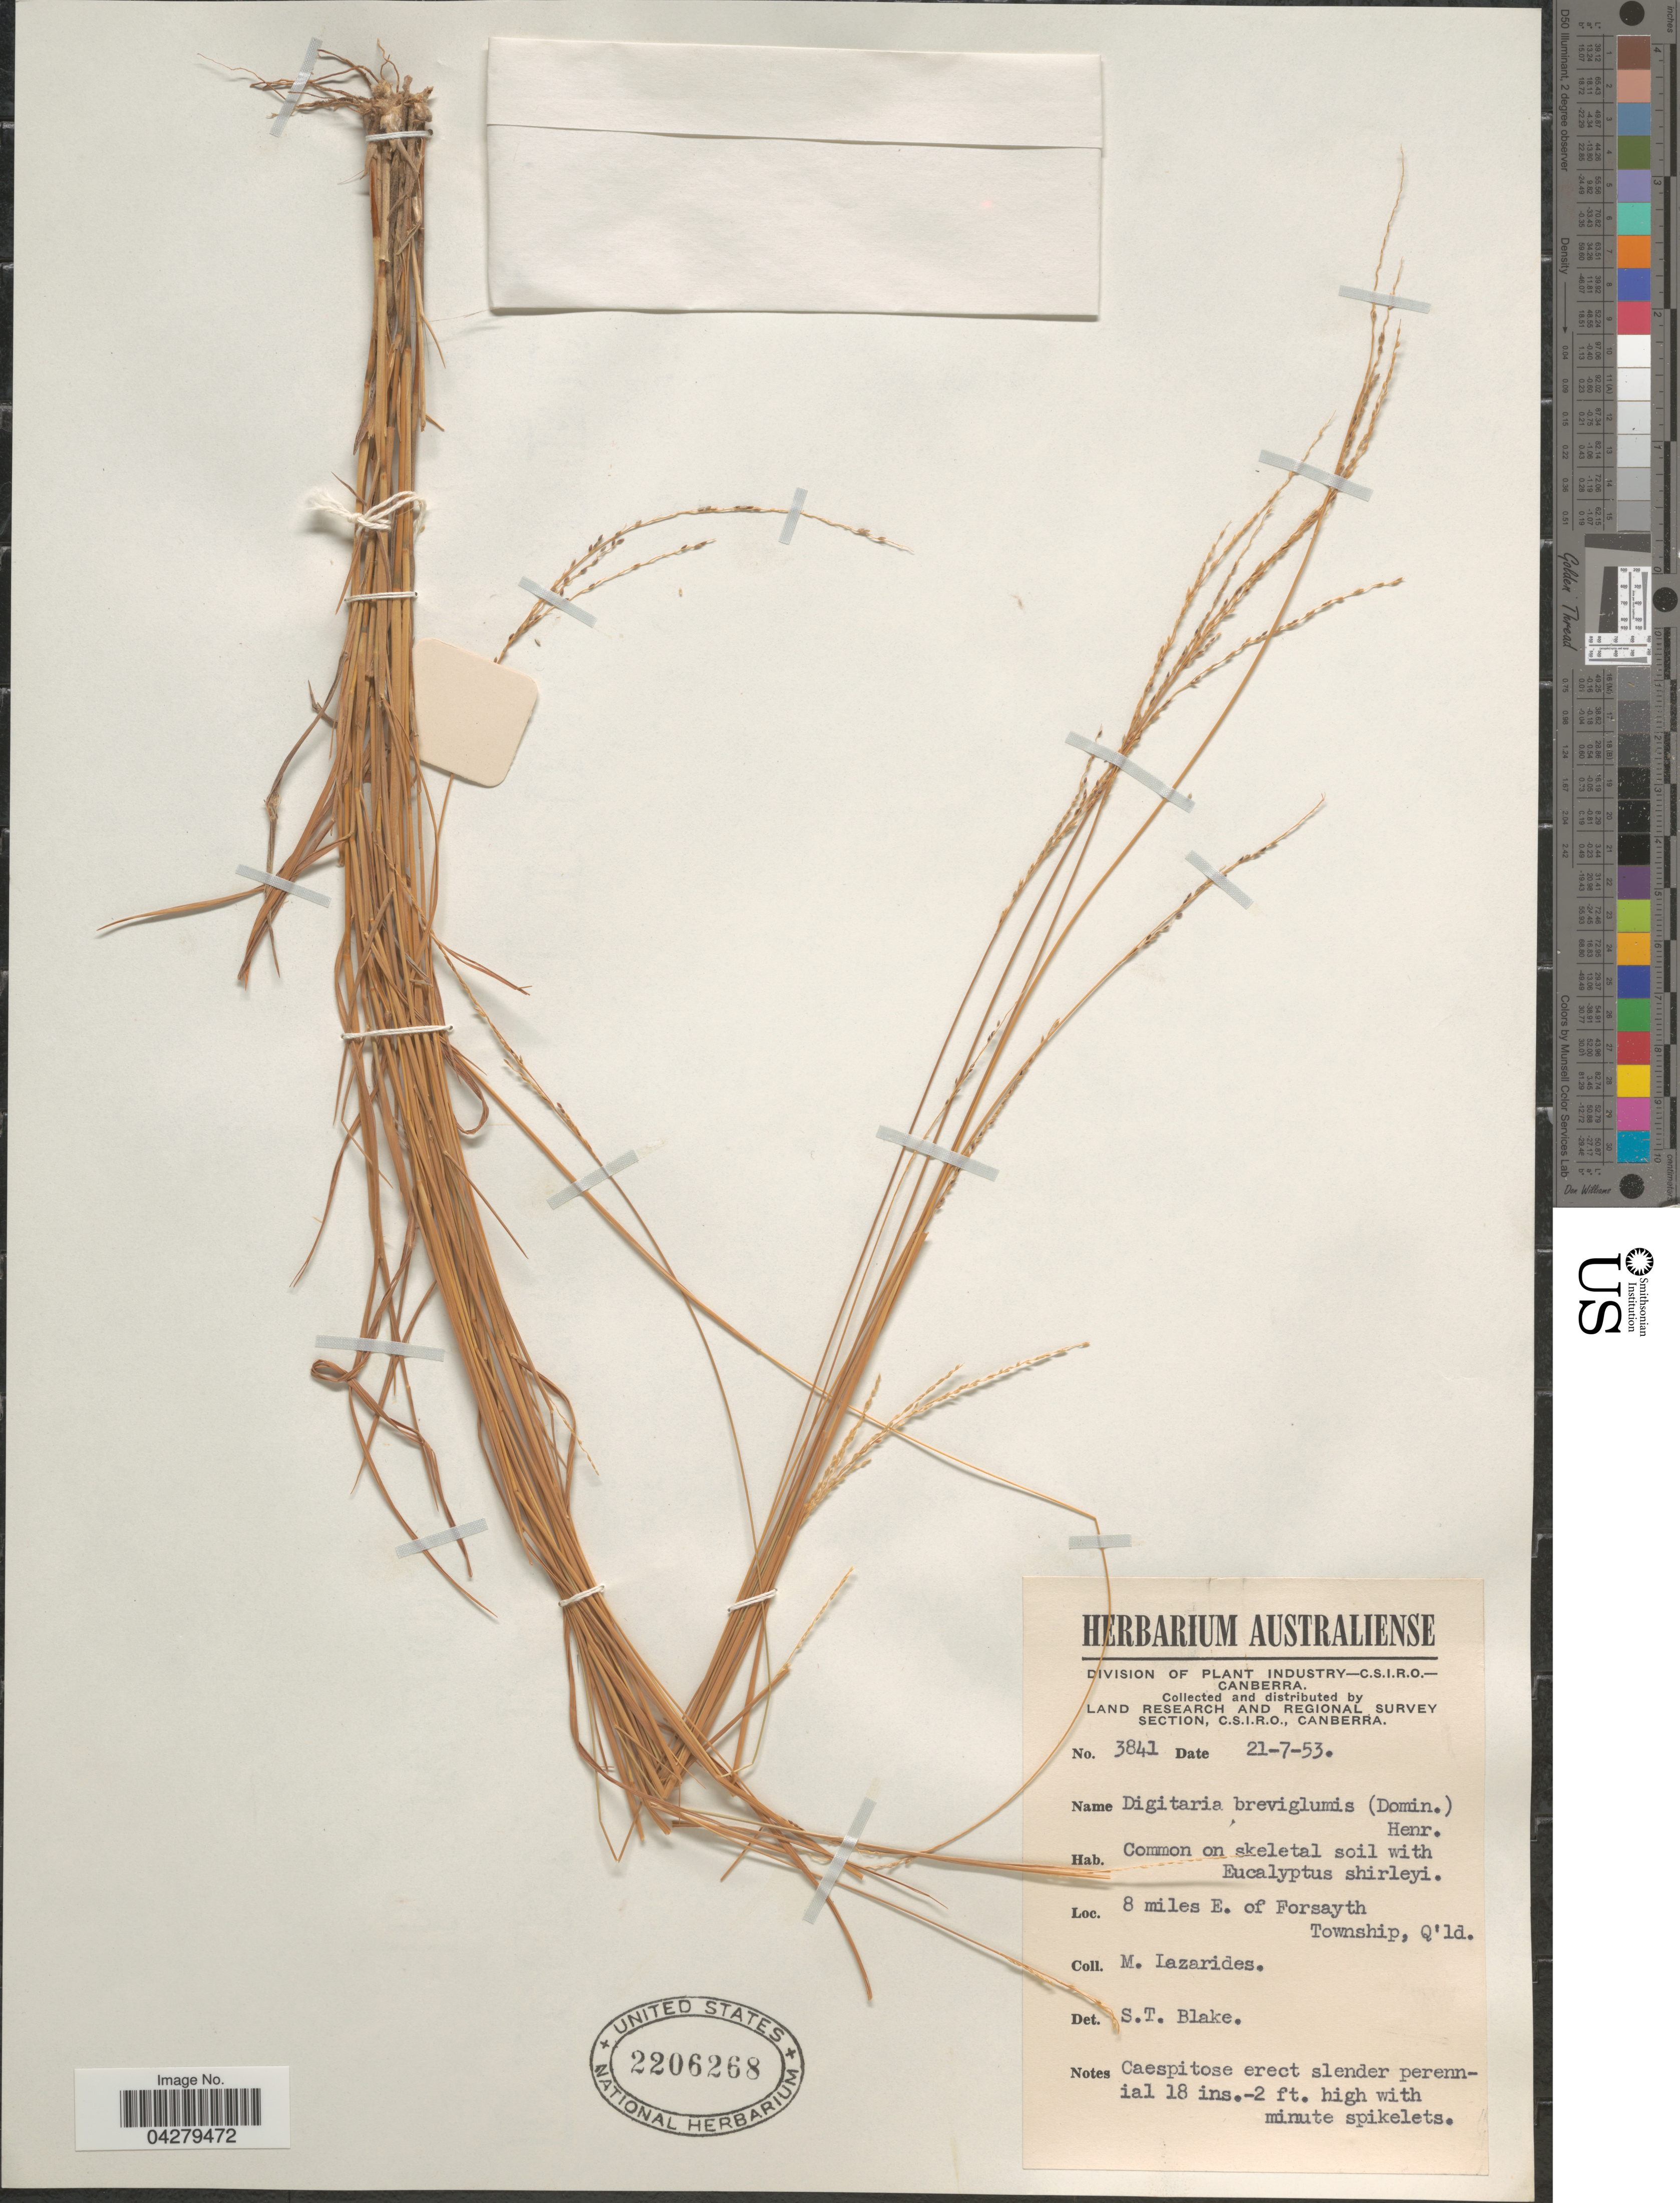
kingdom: Plantae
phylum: Tracheophyta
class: Liliopsida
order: Poales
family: Poaceae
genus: Digitaria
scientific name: Digitaria breviglumis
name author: (Domin) Henr.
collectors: M. Lazarides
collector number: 3841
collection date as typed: Transcribed d/m/y: 21/7/53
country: Australia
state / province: Queensland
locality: Land Research and Regional Survey Section, C.S. I.R.O. 8 miles E. of Forsayth Township.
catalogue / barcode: US 2206268